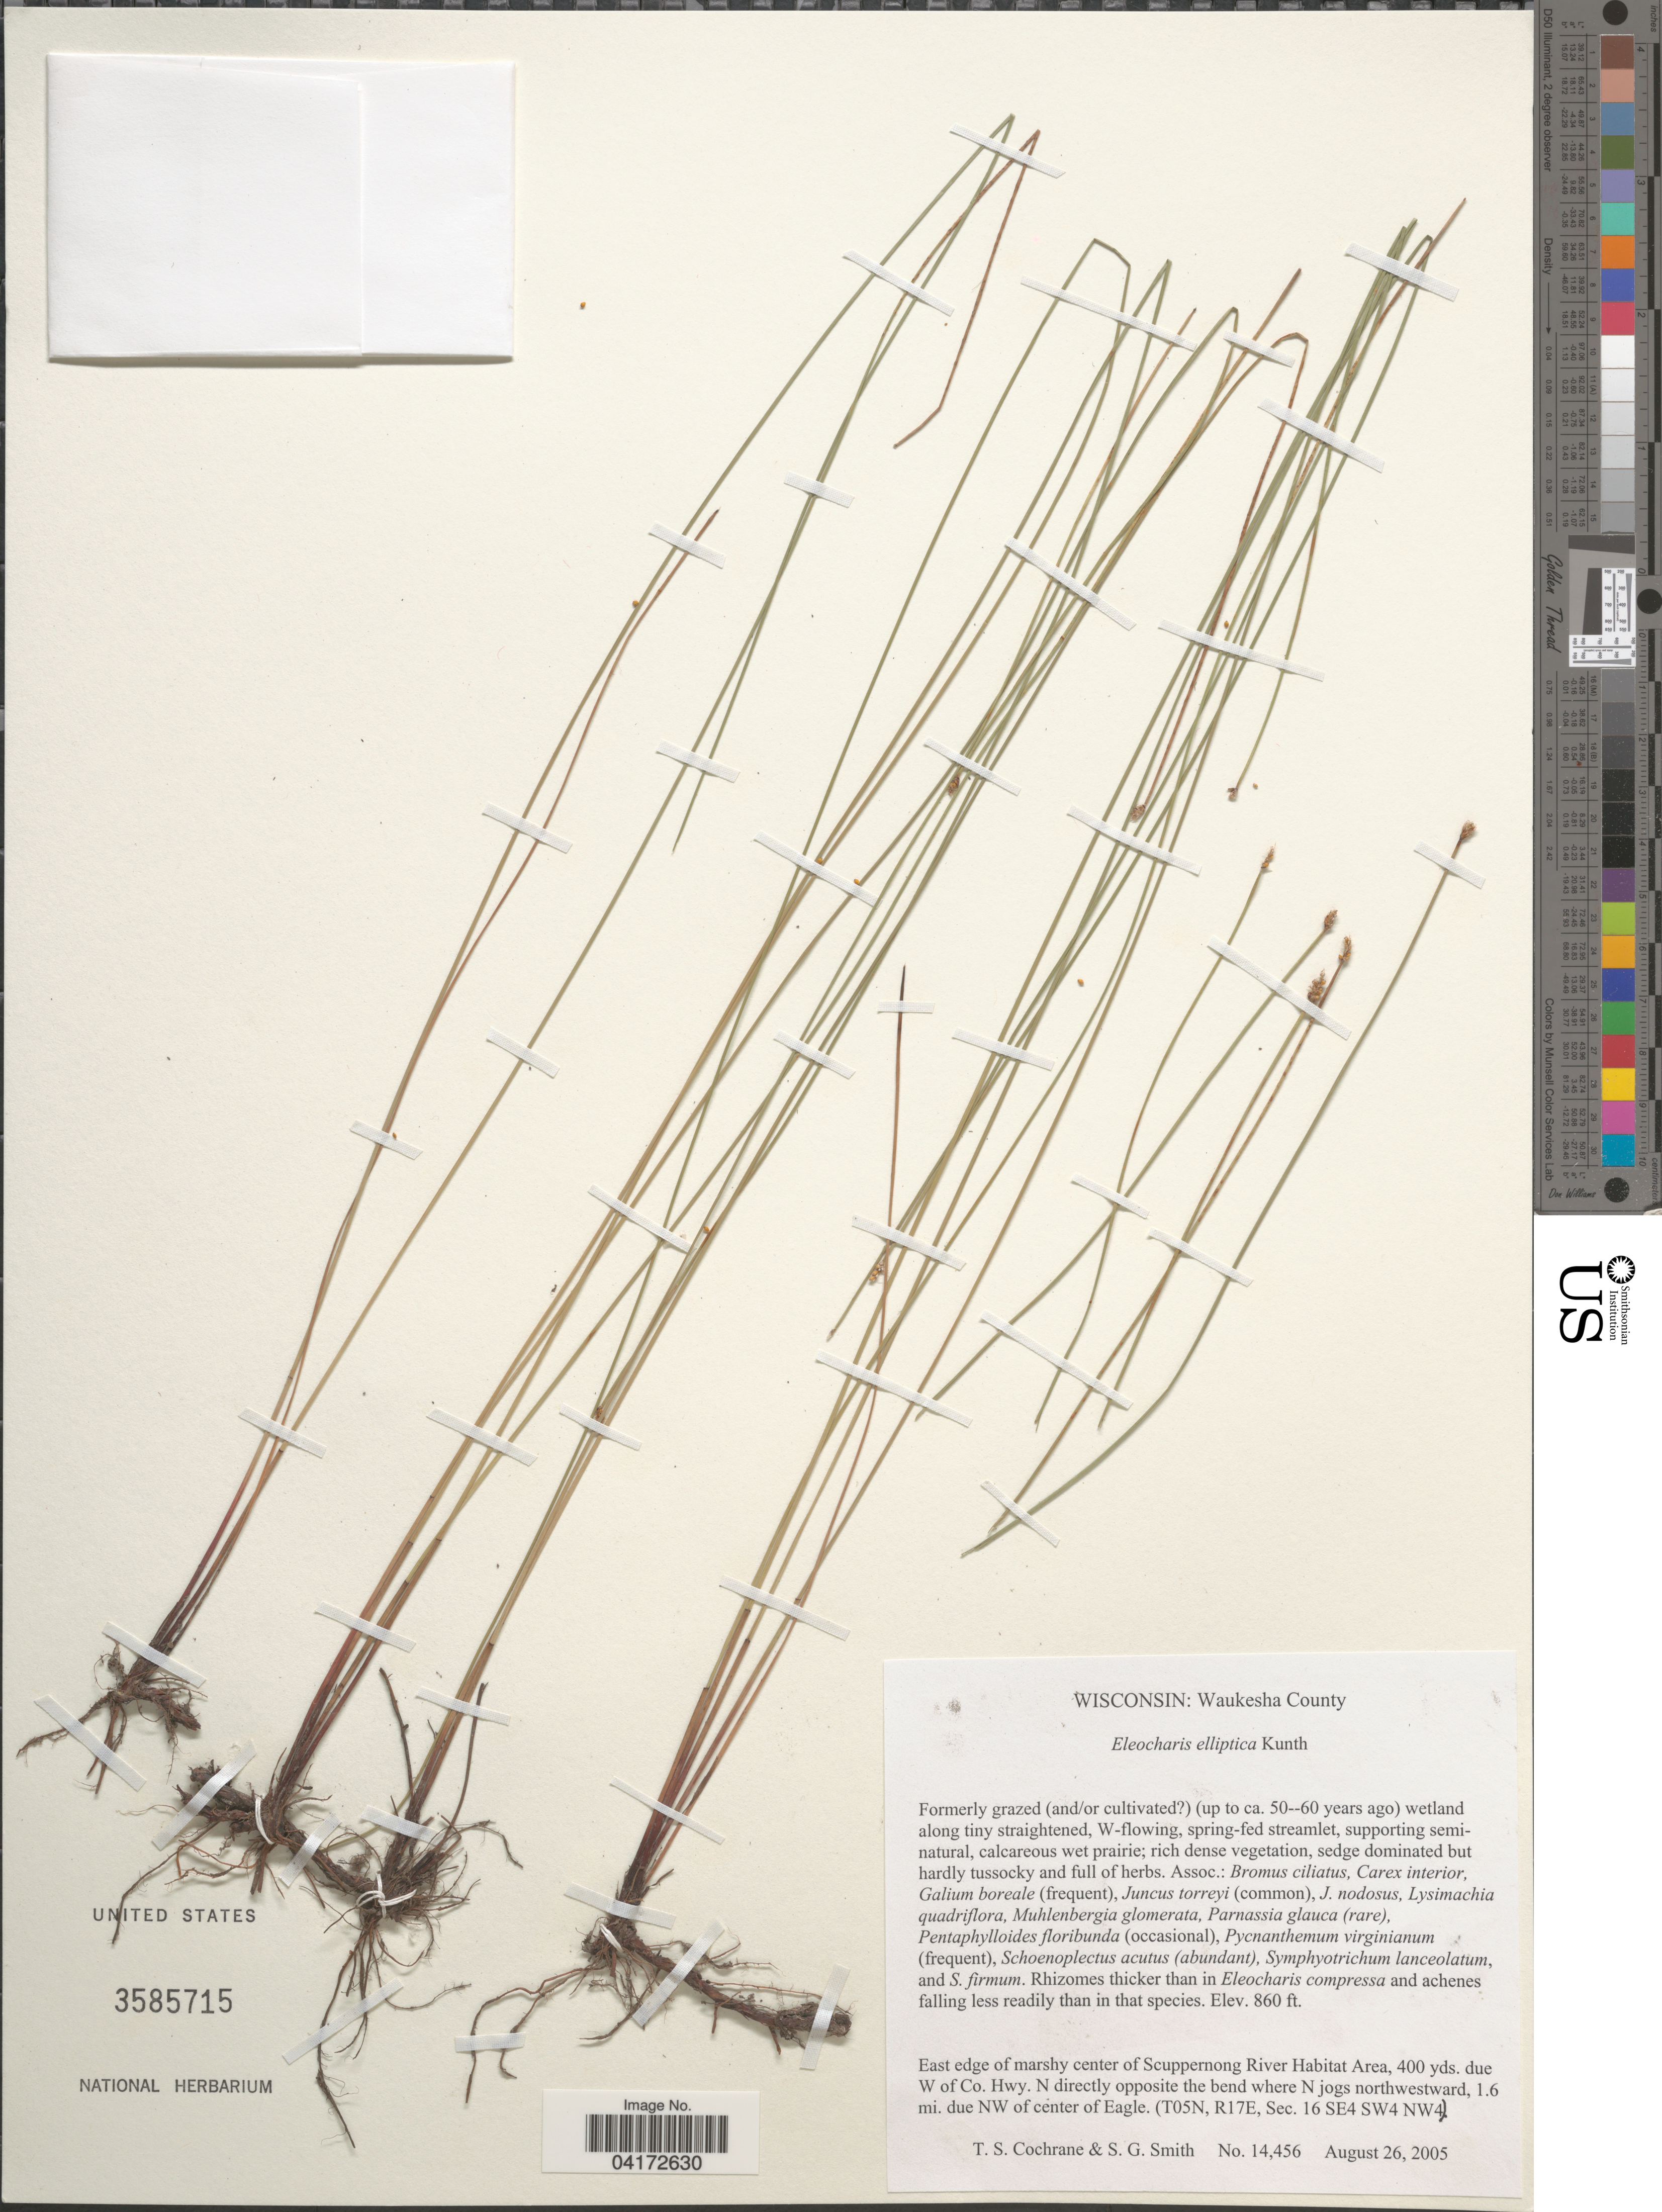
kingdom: Plantae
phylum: Tracheophyta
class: Liliopsida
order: Poales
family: Cyperaceae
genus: Eleocharis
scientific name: Eleocharis elliptica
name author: Kunth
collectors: T. S. Cochrane & S. G. Smith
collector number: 14456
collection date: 2005-08-26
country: United States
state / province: Wisconsin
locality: Waukesha County. East edge of marshy center of Scuppernong River Habit Area, 400 yds. due W of Co. Hwy. N directly opposite the bend where N jogs northwestward, 1.6 mi. due NW of center of Eagle. (T05N, R17E, Sec. 16 SE4 SW4 NW4)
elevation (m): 262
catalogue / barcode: US 3585715